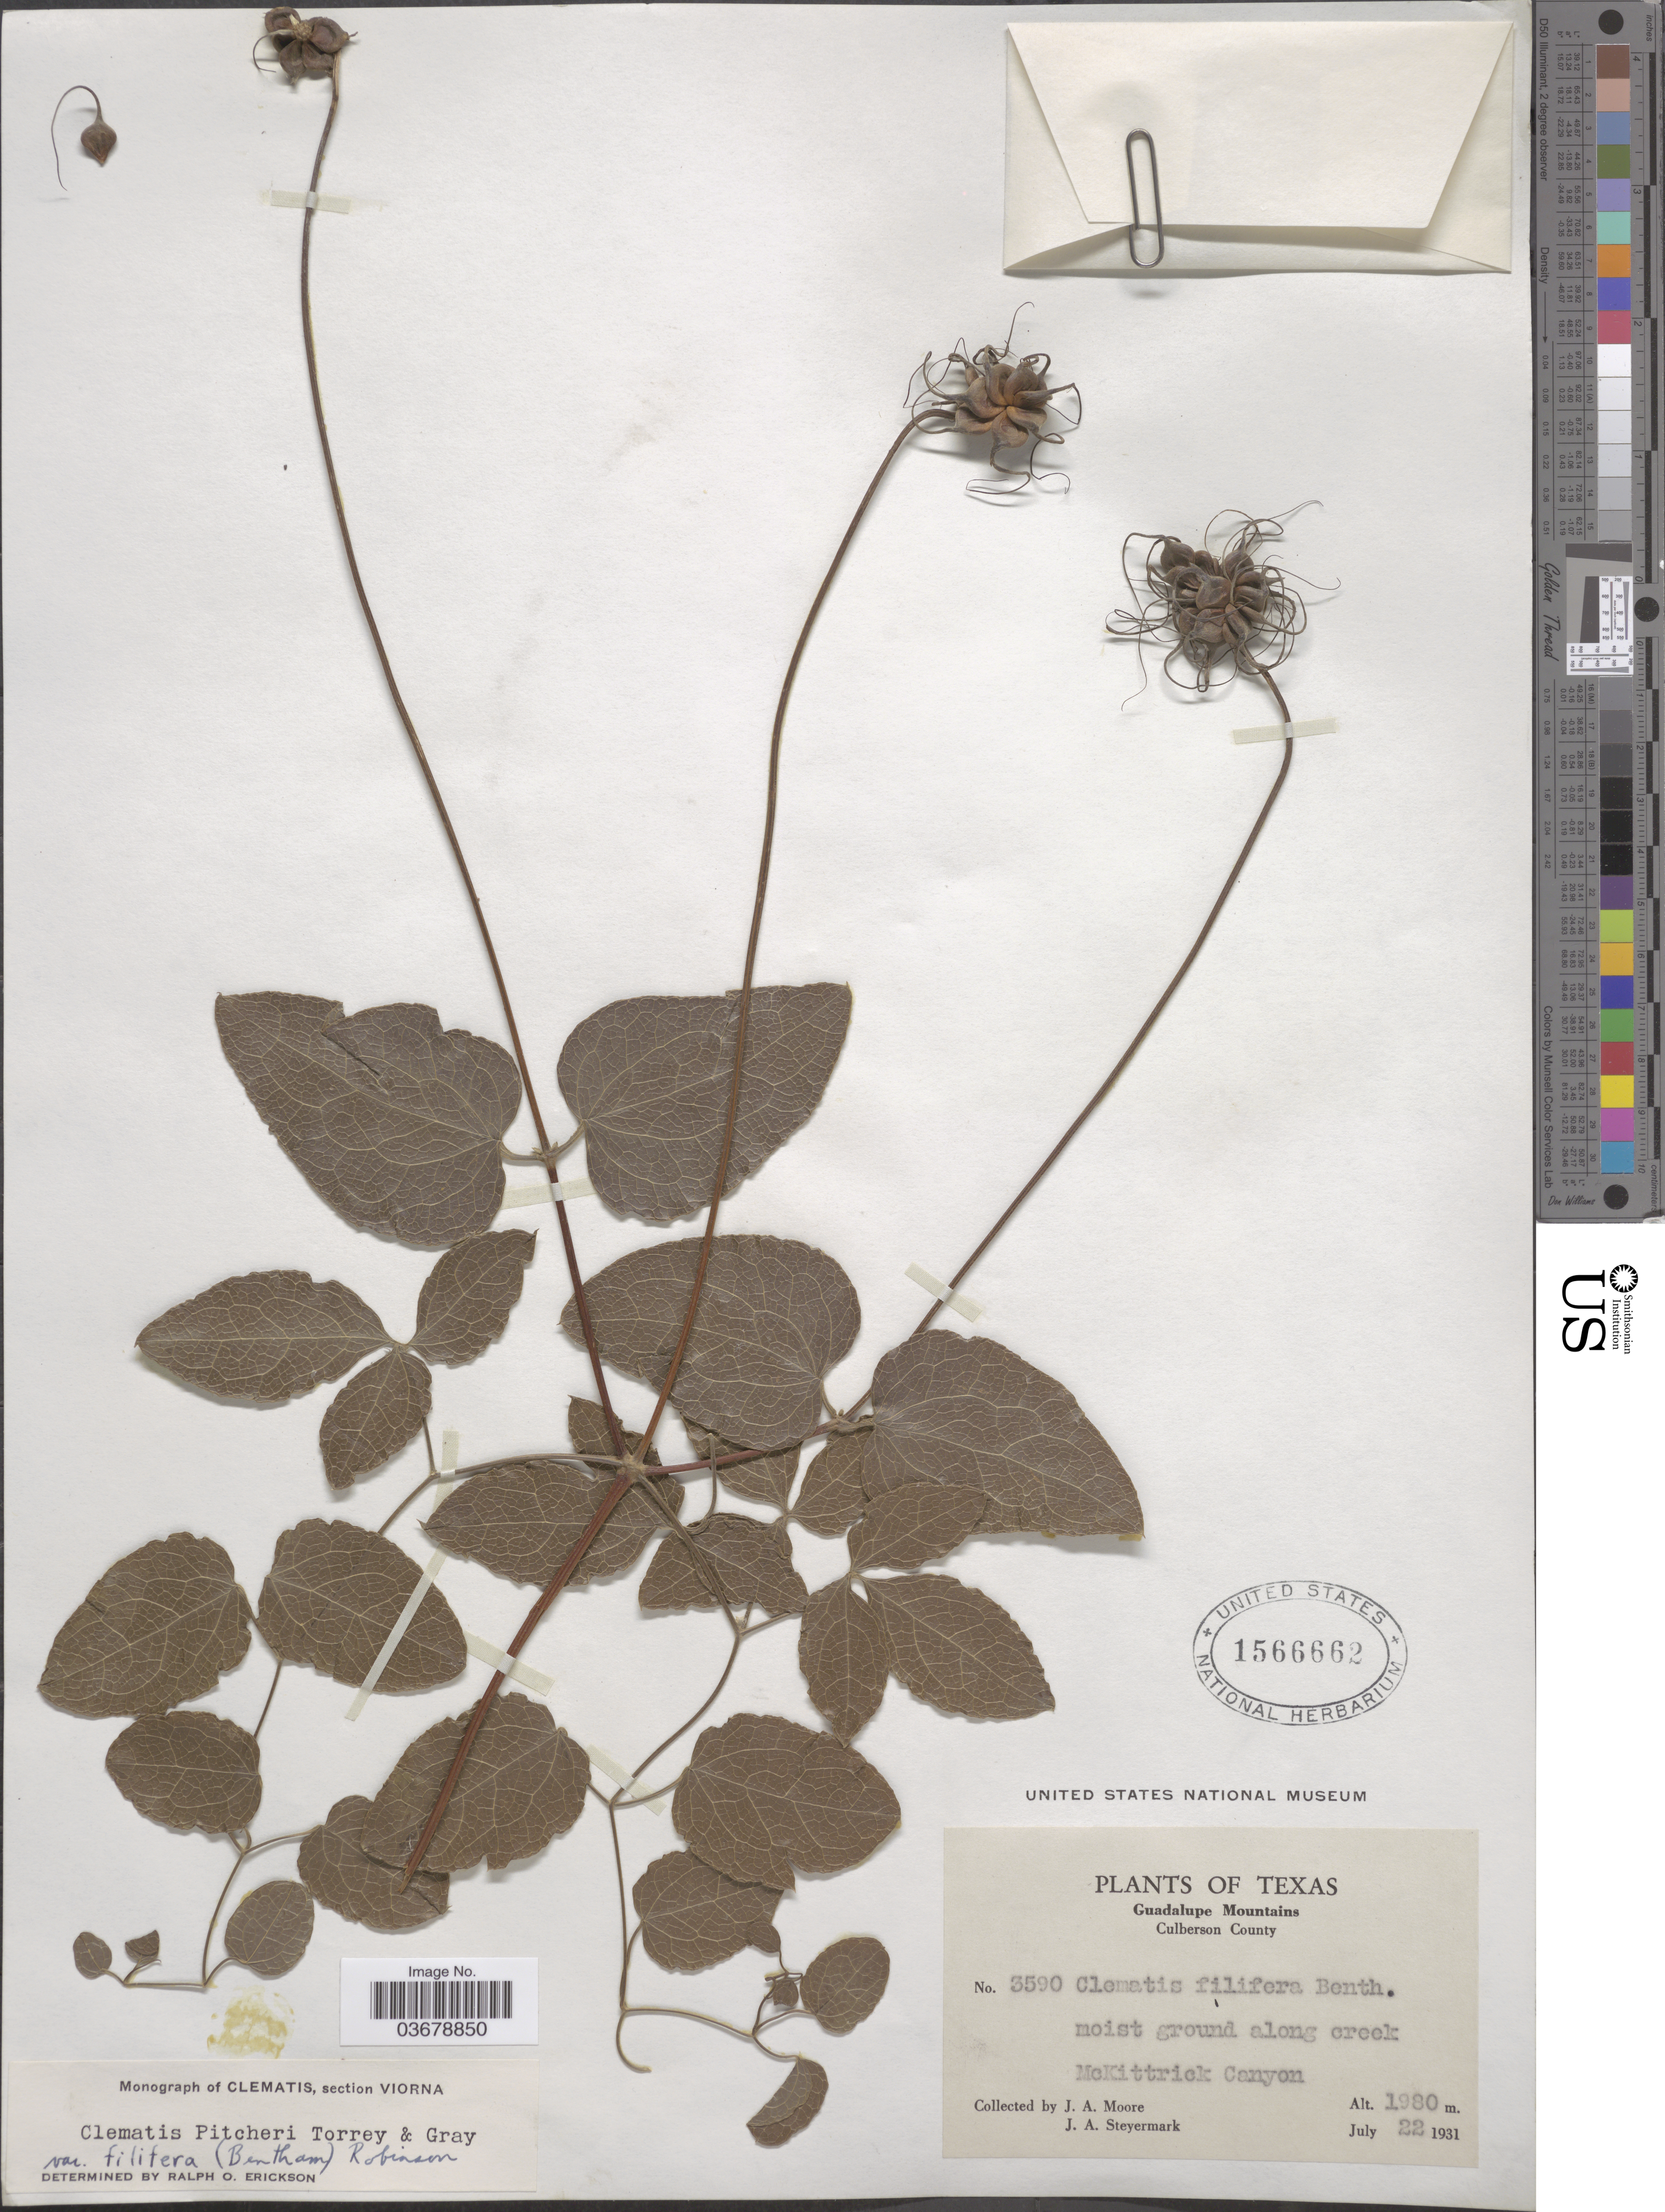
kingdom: Plantae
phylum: Tracheophyta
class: Magnoliopsida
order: Ranunculales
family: Ranunculaceae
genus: Clematis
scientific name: Clematis viorna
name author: L.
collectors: J. A. Moore & J. Steyermark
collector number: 3590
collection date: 1931-07-22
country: United States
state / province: Texas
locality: Guadalupe Mountains. Culberson County. McKittrick Canyon.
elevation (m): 1980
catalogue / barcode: US 1566662